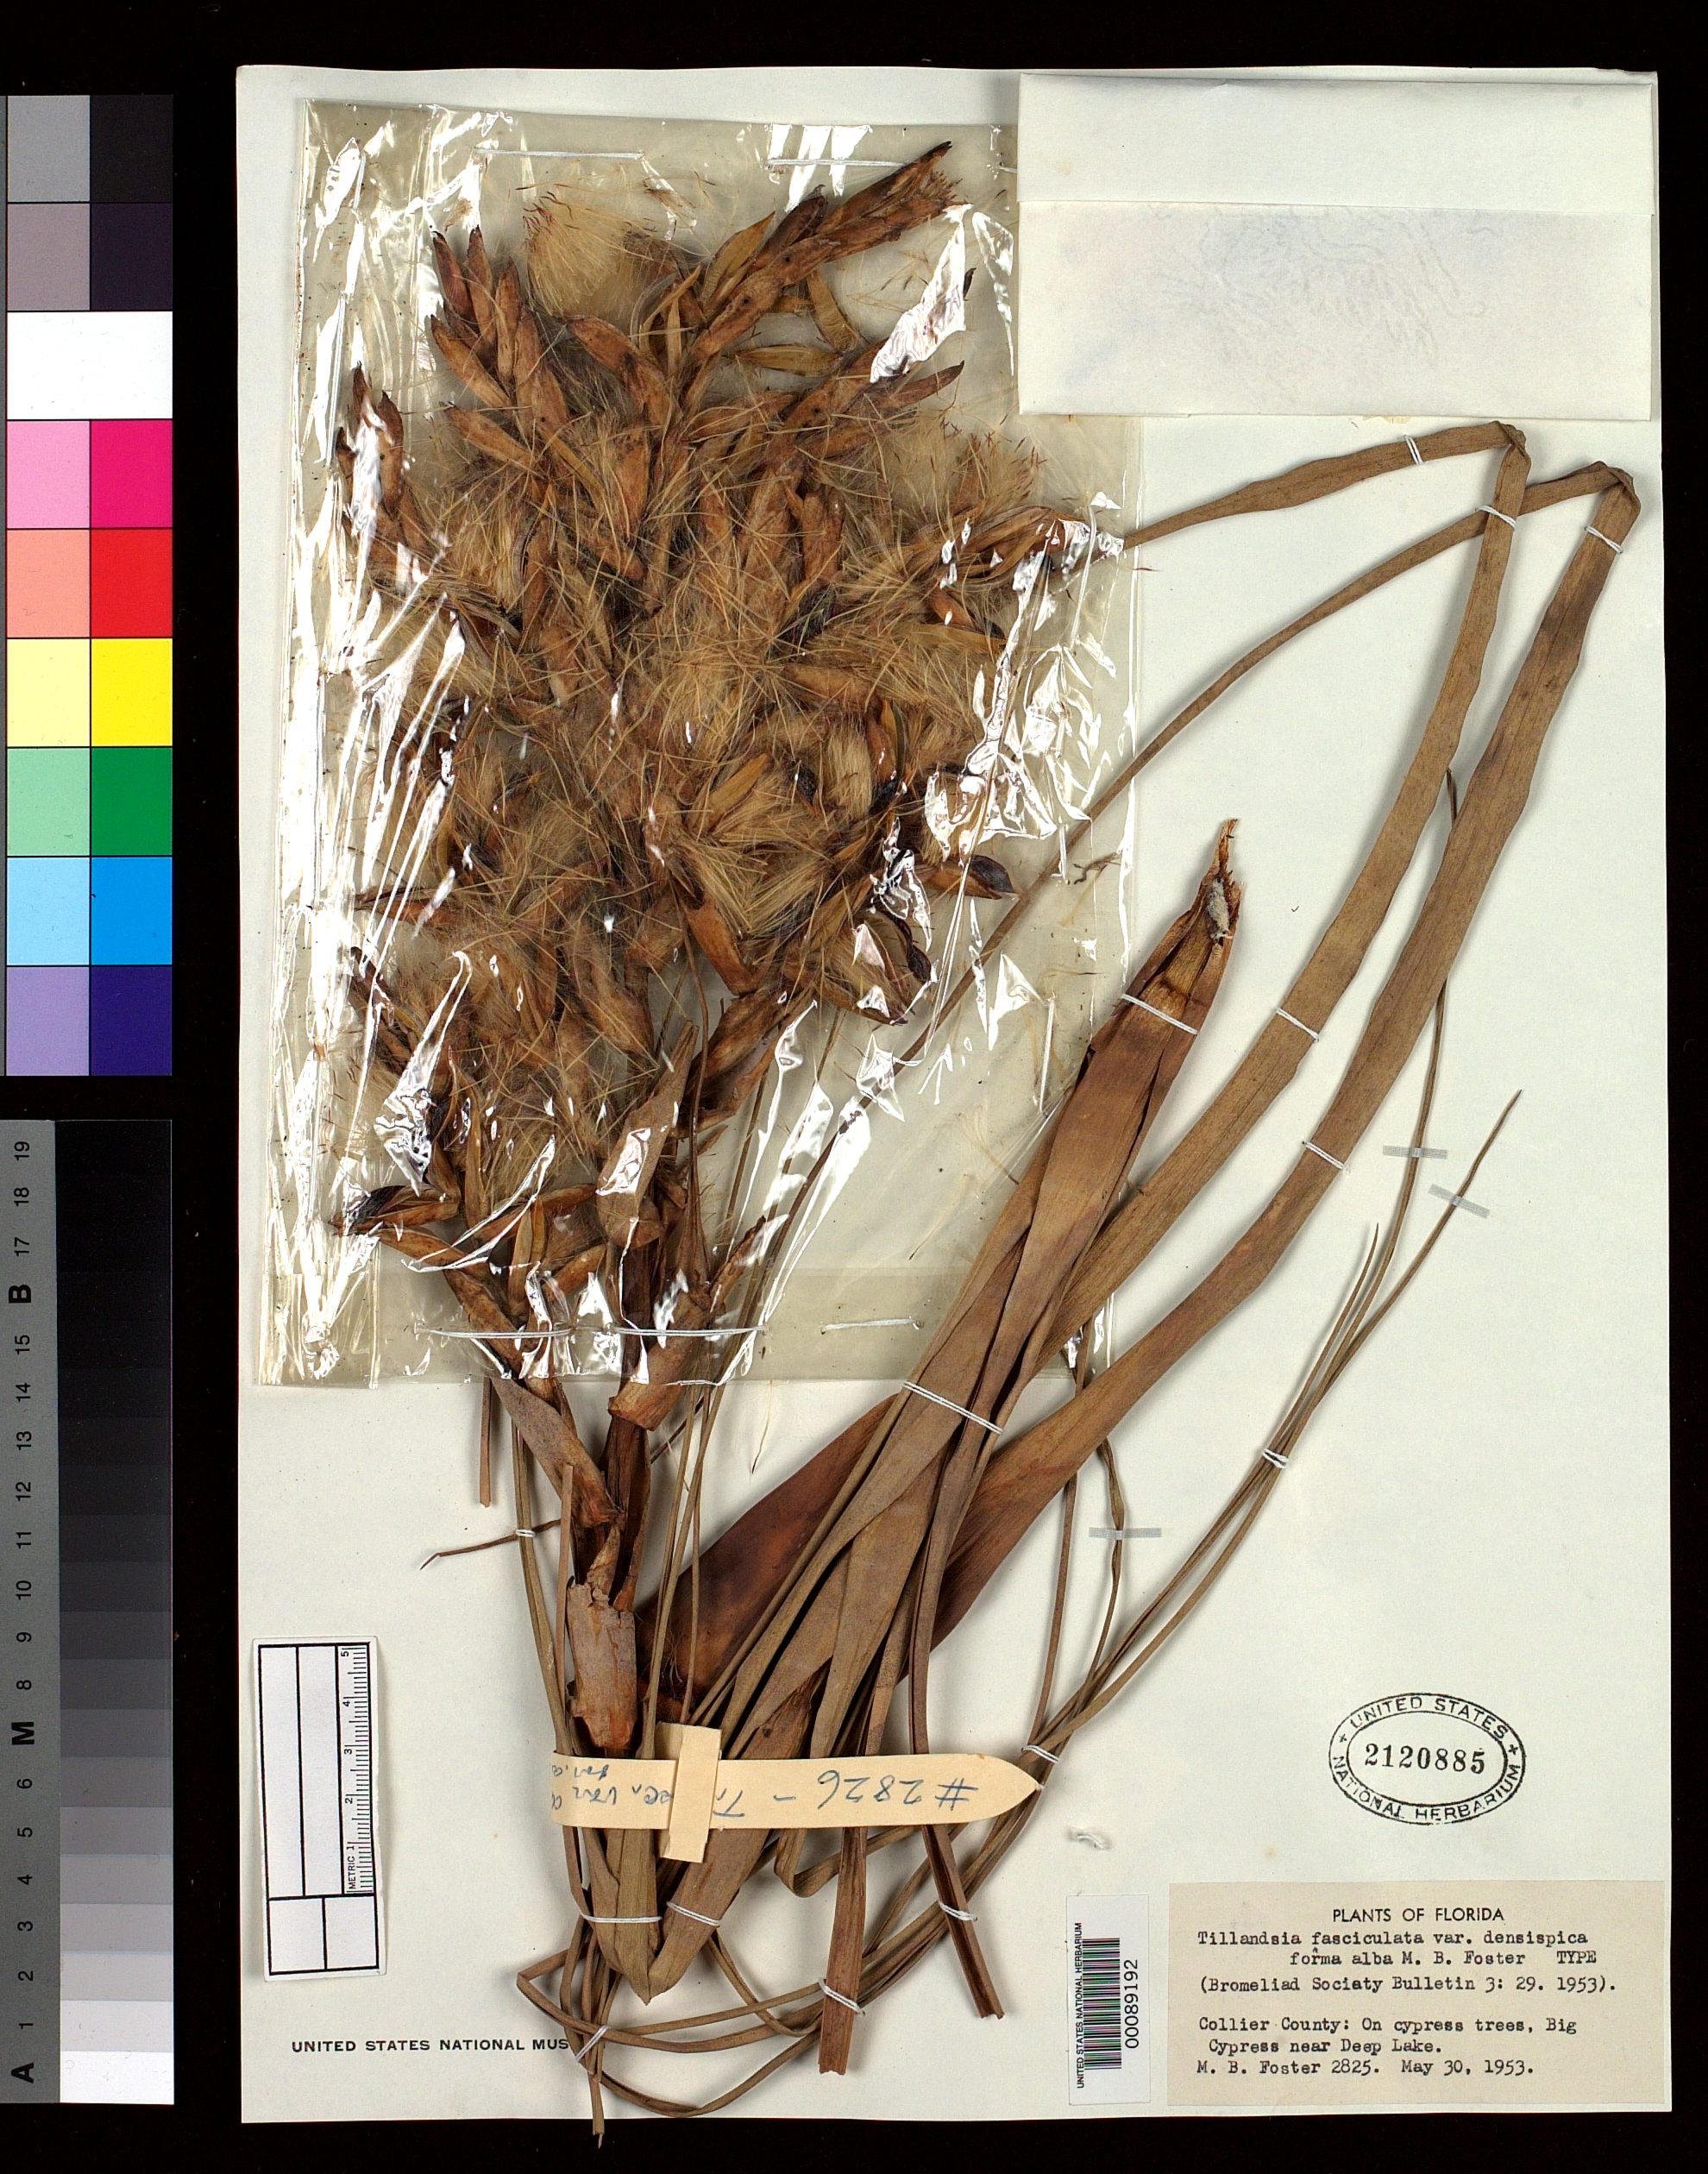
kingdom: Plantae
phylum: Tracheophyta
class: Liliopsida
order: Poales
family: Bromeliaceae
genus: Tillandsia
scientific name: Tillandsia fasciculata f. alba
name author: M.B. Foster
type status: Holotype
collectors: M. B. Foster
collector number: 2825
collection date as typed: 30 May 1953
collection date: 1953-05-30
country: United States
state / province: Florida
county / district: Collier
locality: Big Cypress near Deep Lake.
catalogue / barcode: US 2120885